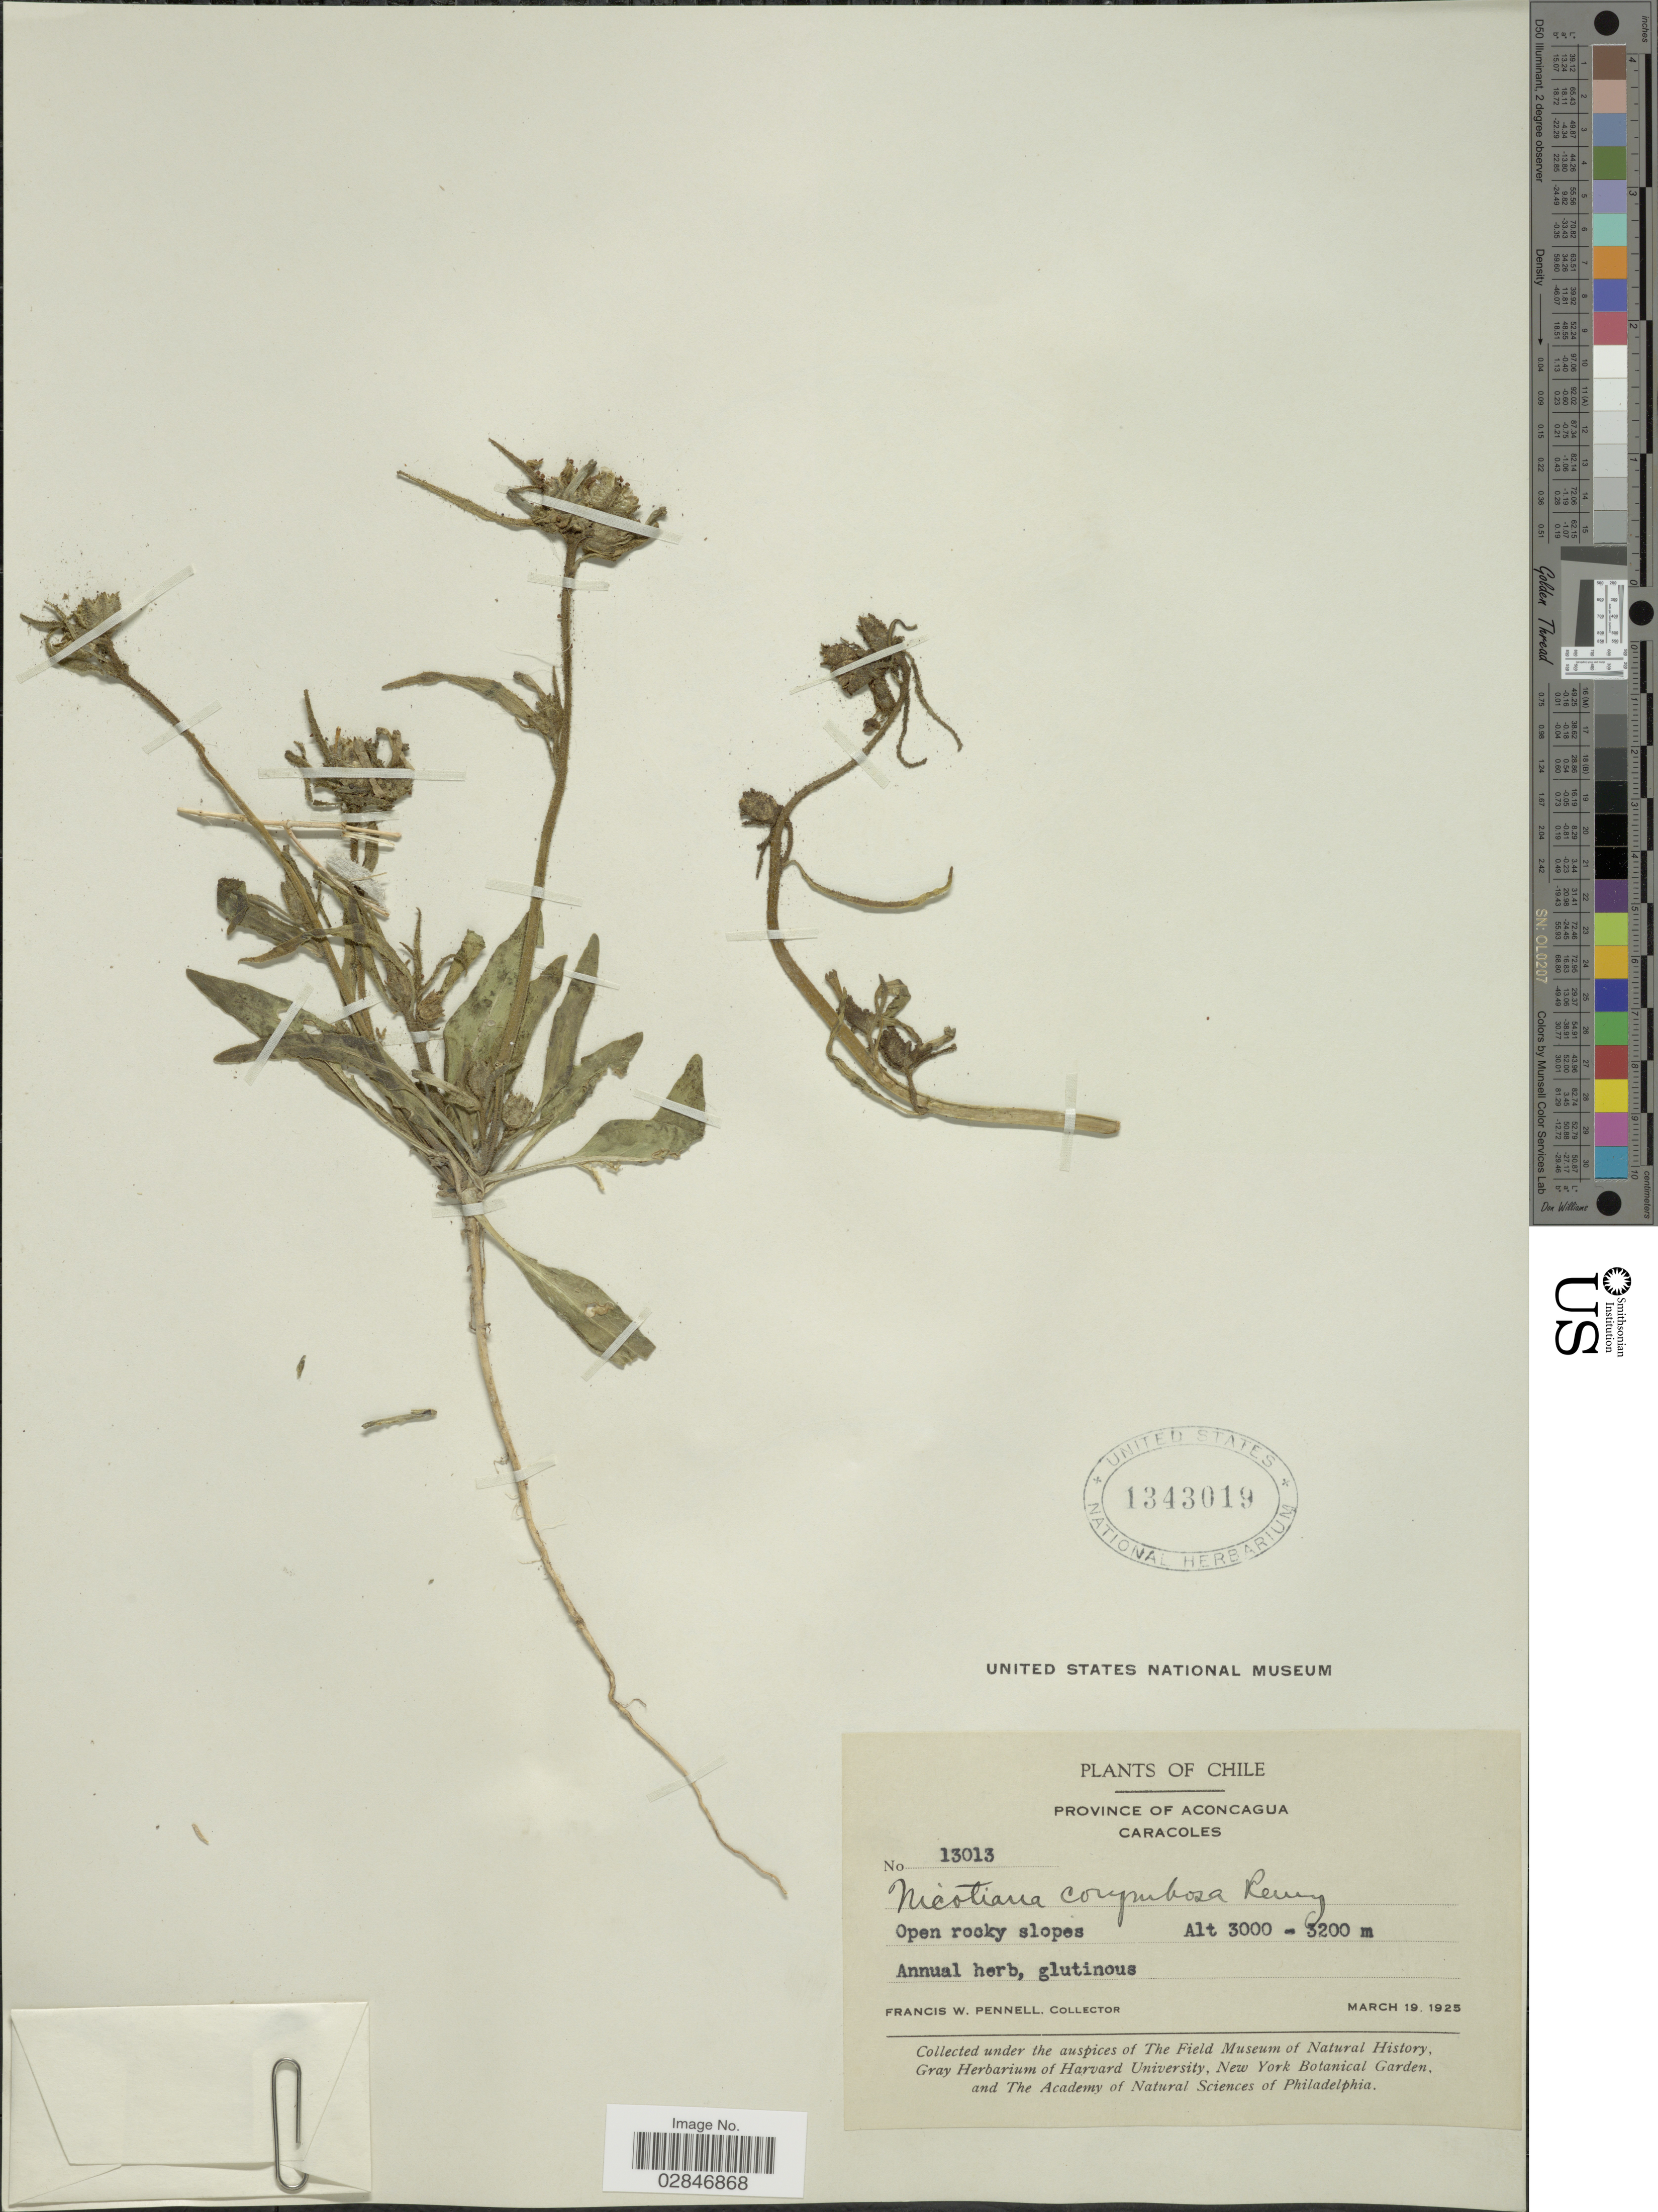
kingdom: Plantae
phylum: Tracheophyta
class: Magnoliopsida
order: Solanales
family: Solanaceae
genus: Nicotiana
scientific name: Nicotiana corymbosa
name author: J. Rémy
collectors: F. W. Pennell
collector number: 13013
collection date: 1925-03-19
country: Chile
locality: Province of Aconcagua, Caracoles.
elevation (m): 3000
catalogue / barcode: US 1343019